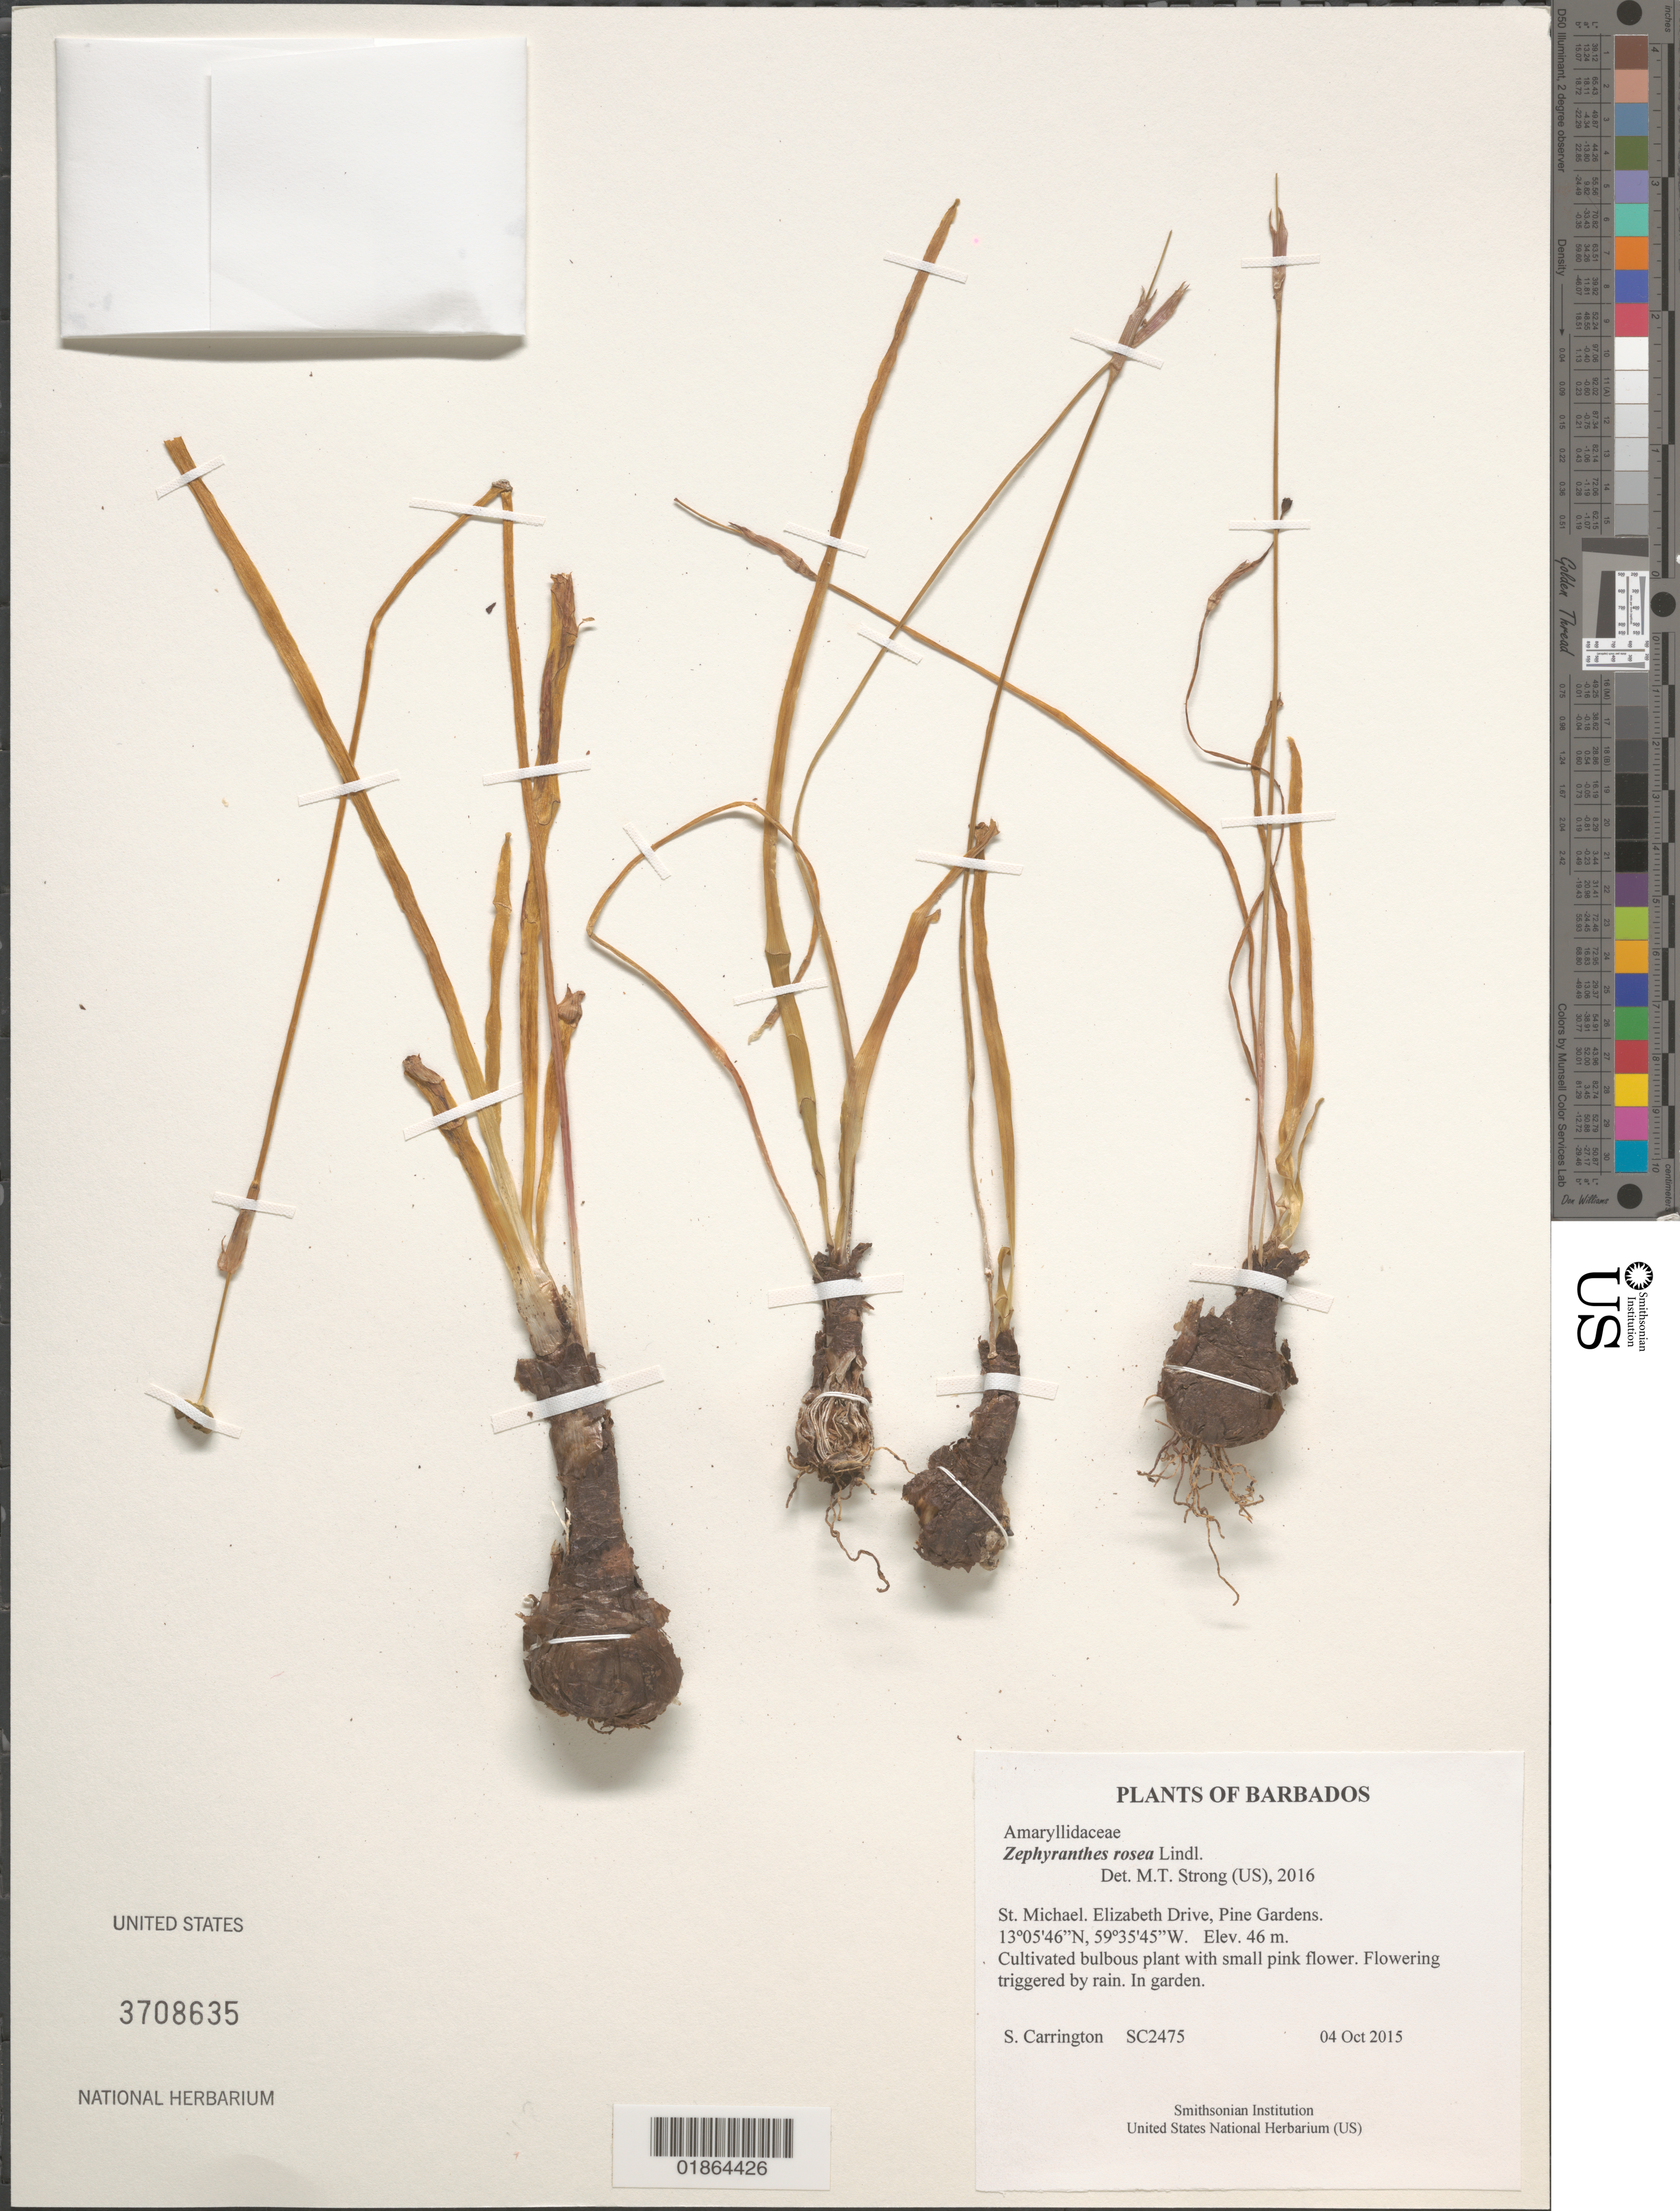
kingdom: Plantae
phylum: Tracheophyta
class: Liliopsida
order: Asparagales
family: Amaryllidaceae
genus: Zephyranthes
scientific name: Zephyranthes rosea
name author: Lindl.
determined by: Strong, M. T., (US), Smithsonian Institution - National Museum of Natural History (UNITED STATES)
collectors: C. M. S. Carrington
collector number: SC2475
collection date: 2015-10-04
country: Barbados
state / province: Saint Michael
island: Barbados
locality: Elizabeth Drive, Pine Gardens.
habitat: Garden.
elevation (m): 46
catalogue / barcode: US 3708635